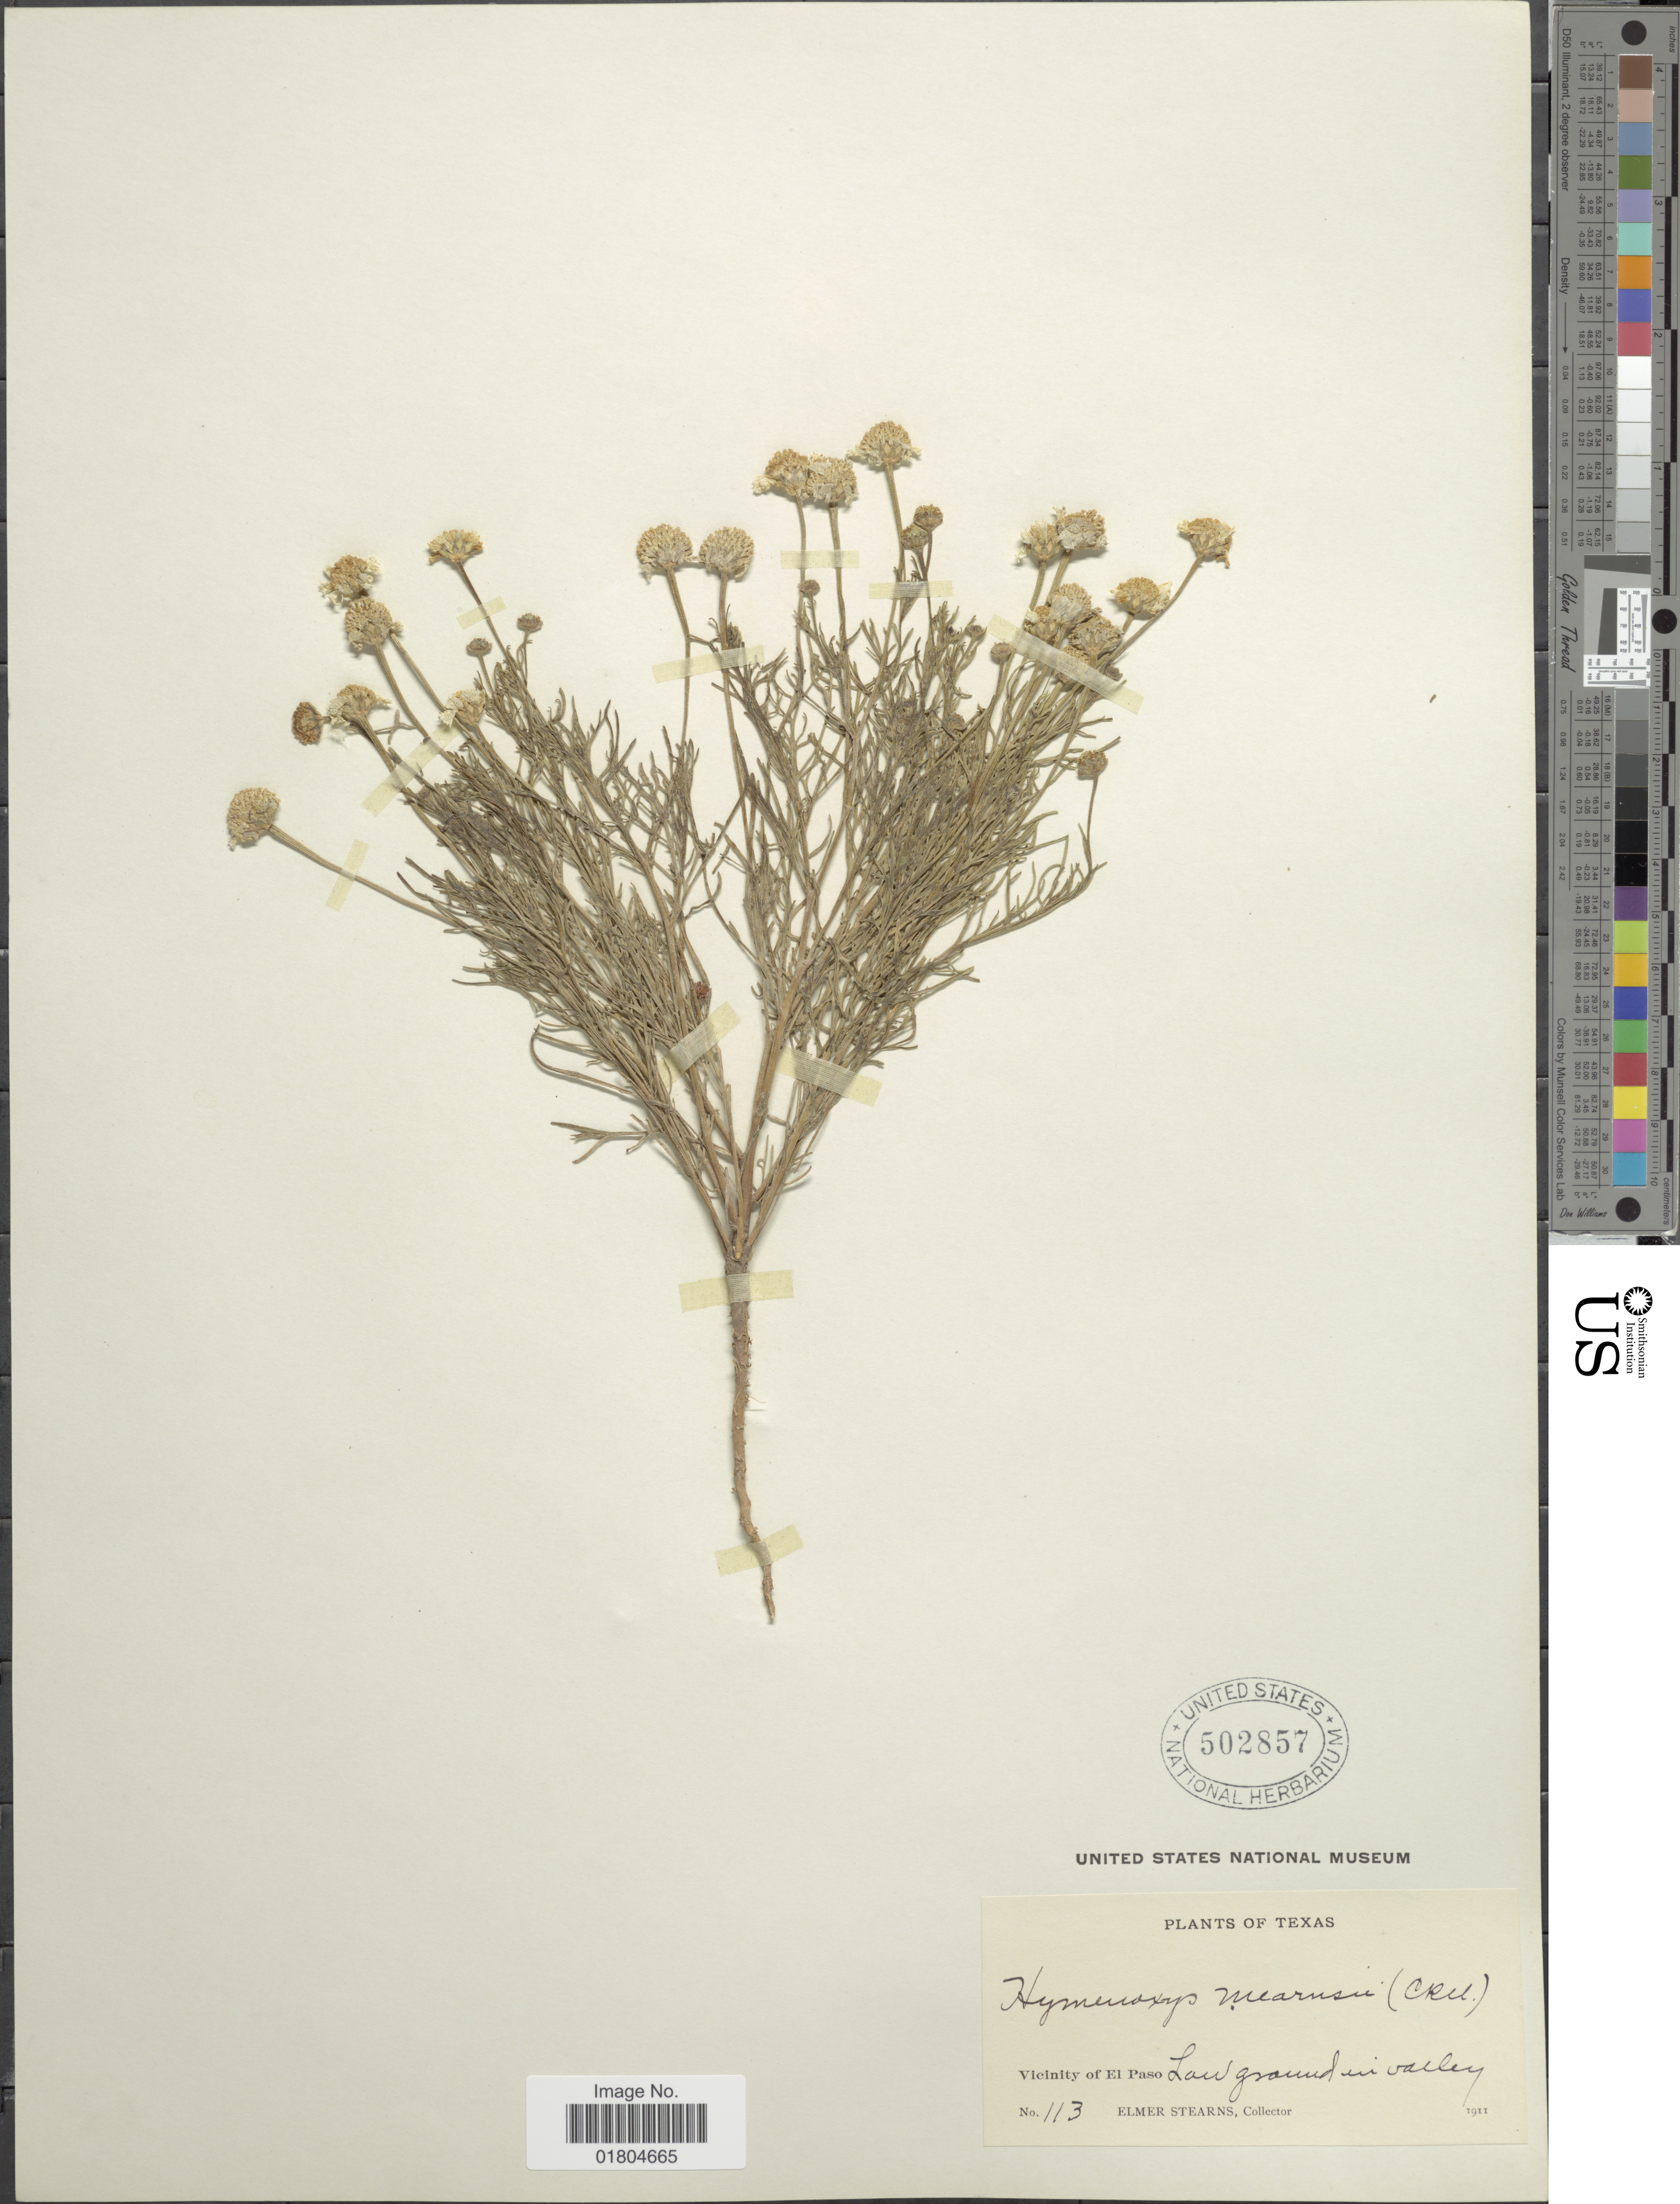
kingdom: Plantae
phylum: Tracheophyta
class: Magnoliopsida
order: Asterales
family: Asteraceae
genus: Hymenoxys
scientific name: Hymenoxys odorata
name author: DC.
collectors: E. Stearns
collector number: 113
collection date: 1911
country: United States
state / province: Texas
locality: Vicinity of El Paso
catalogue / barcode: US 502857